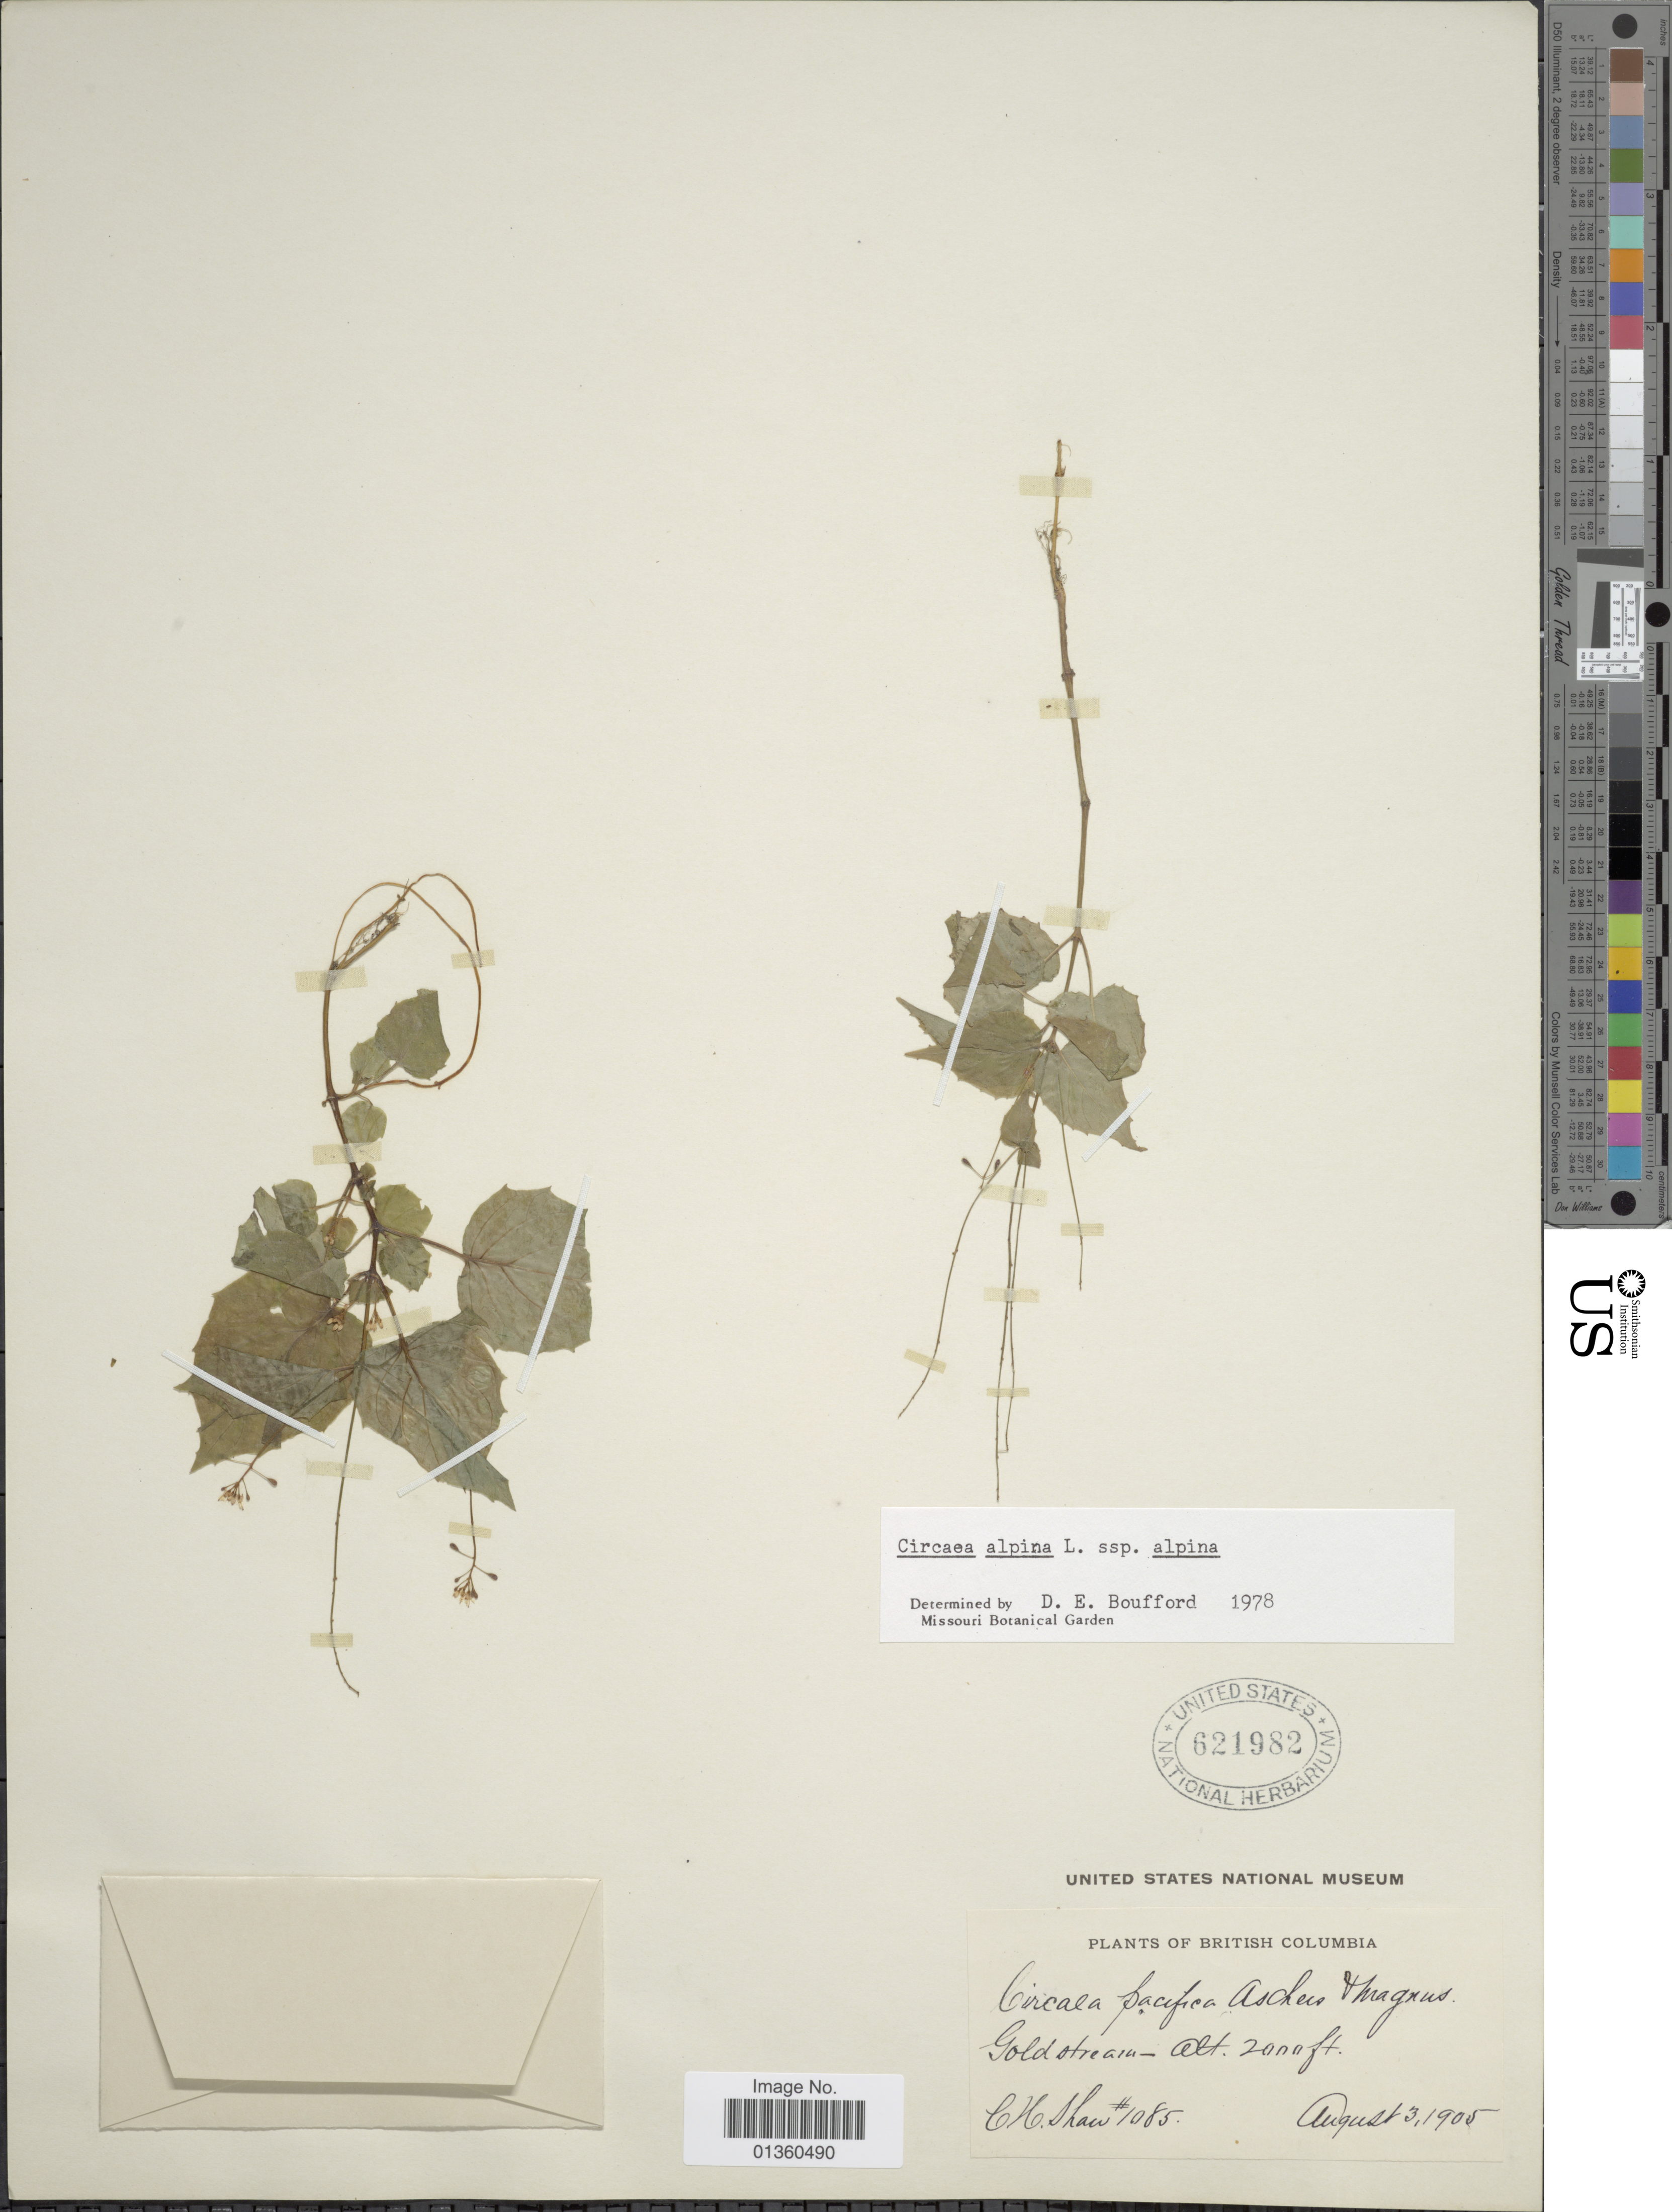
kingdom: Plantae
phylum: Tracheophyta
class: Magnoliopsida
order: Myrtales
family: Onagraceae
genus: Circaea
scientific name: Circaea alpina subsp. alpina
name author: L.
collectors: C. H. Shaw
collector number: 1085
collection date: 1905-08-03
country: Canada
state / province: British Columbia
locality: Goldstream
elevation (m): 610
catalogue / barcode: US 621982